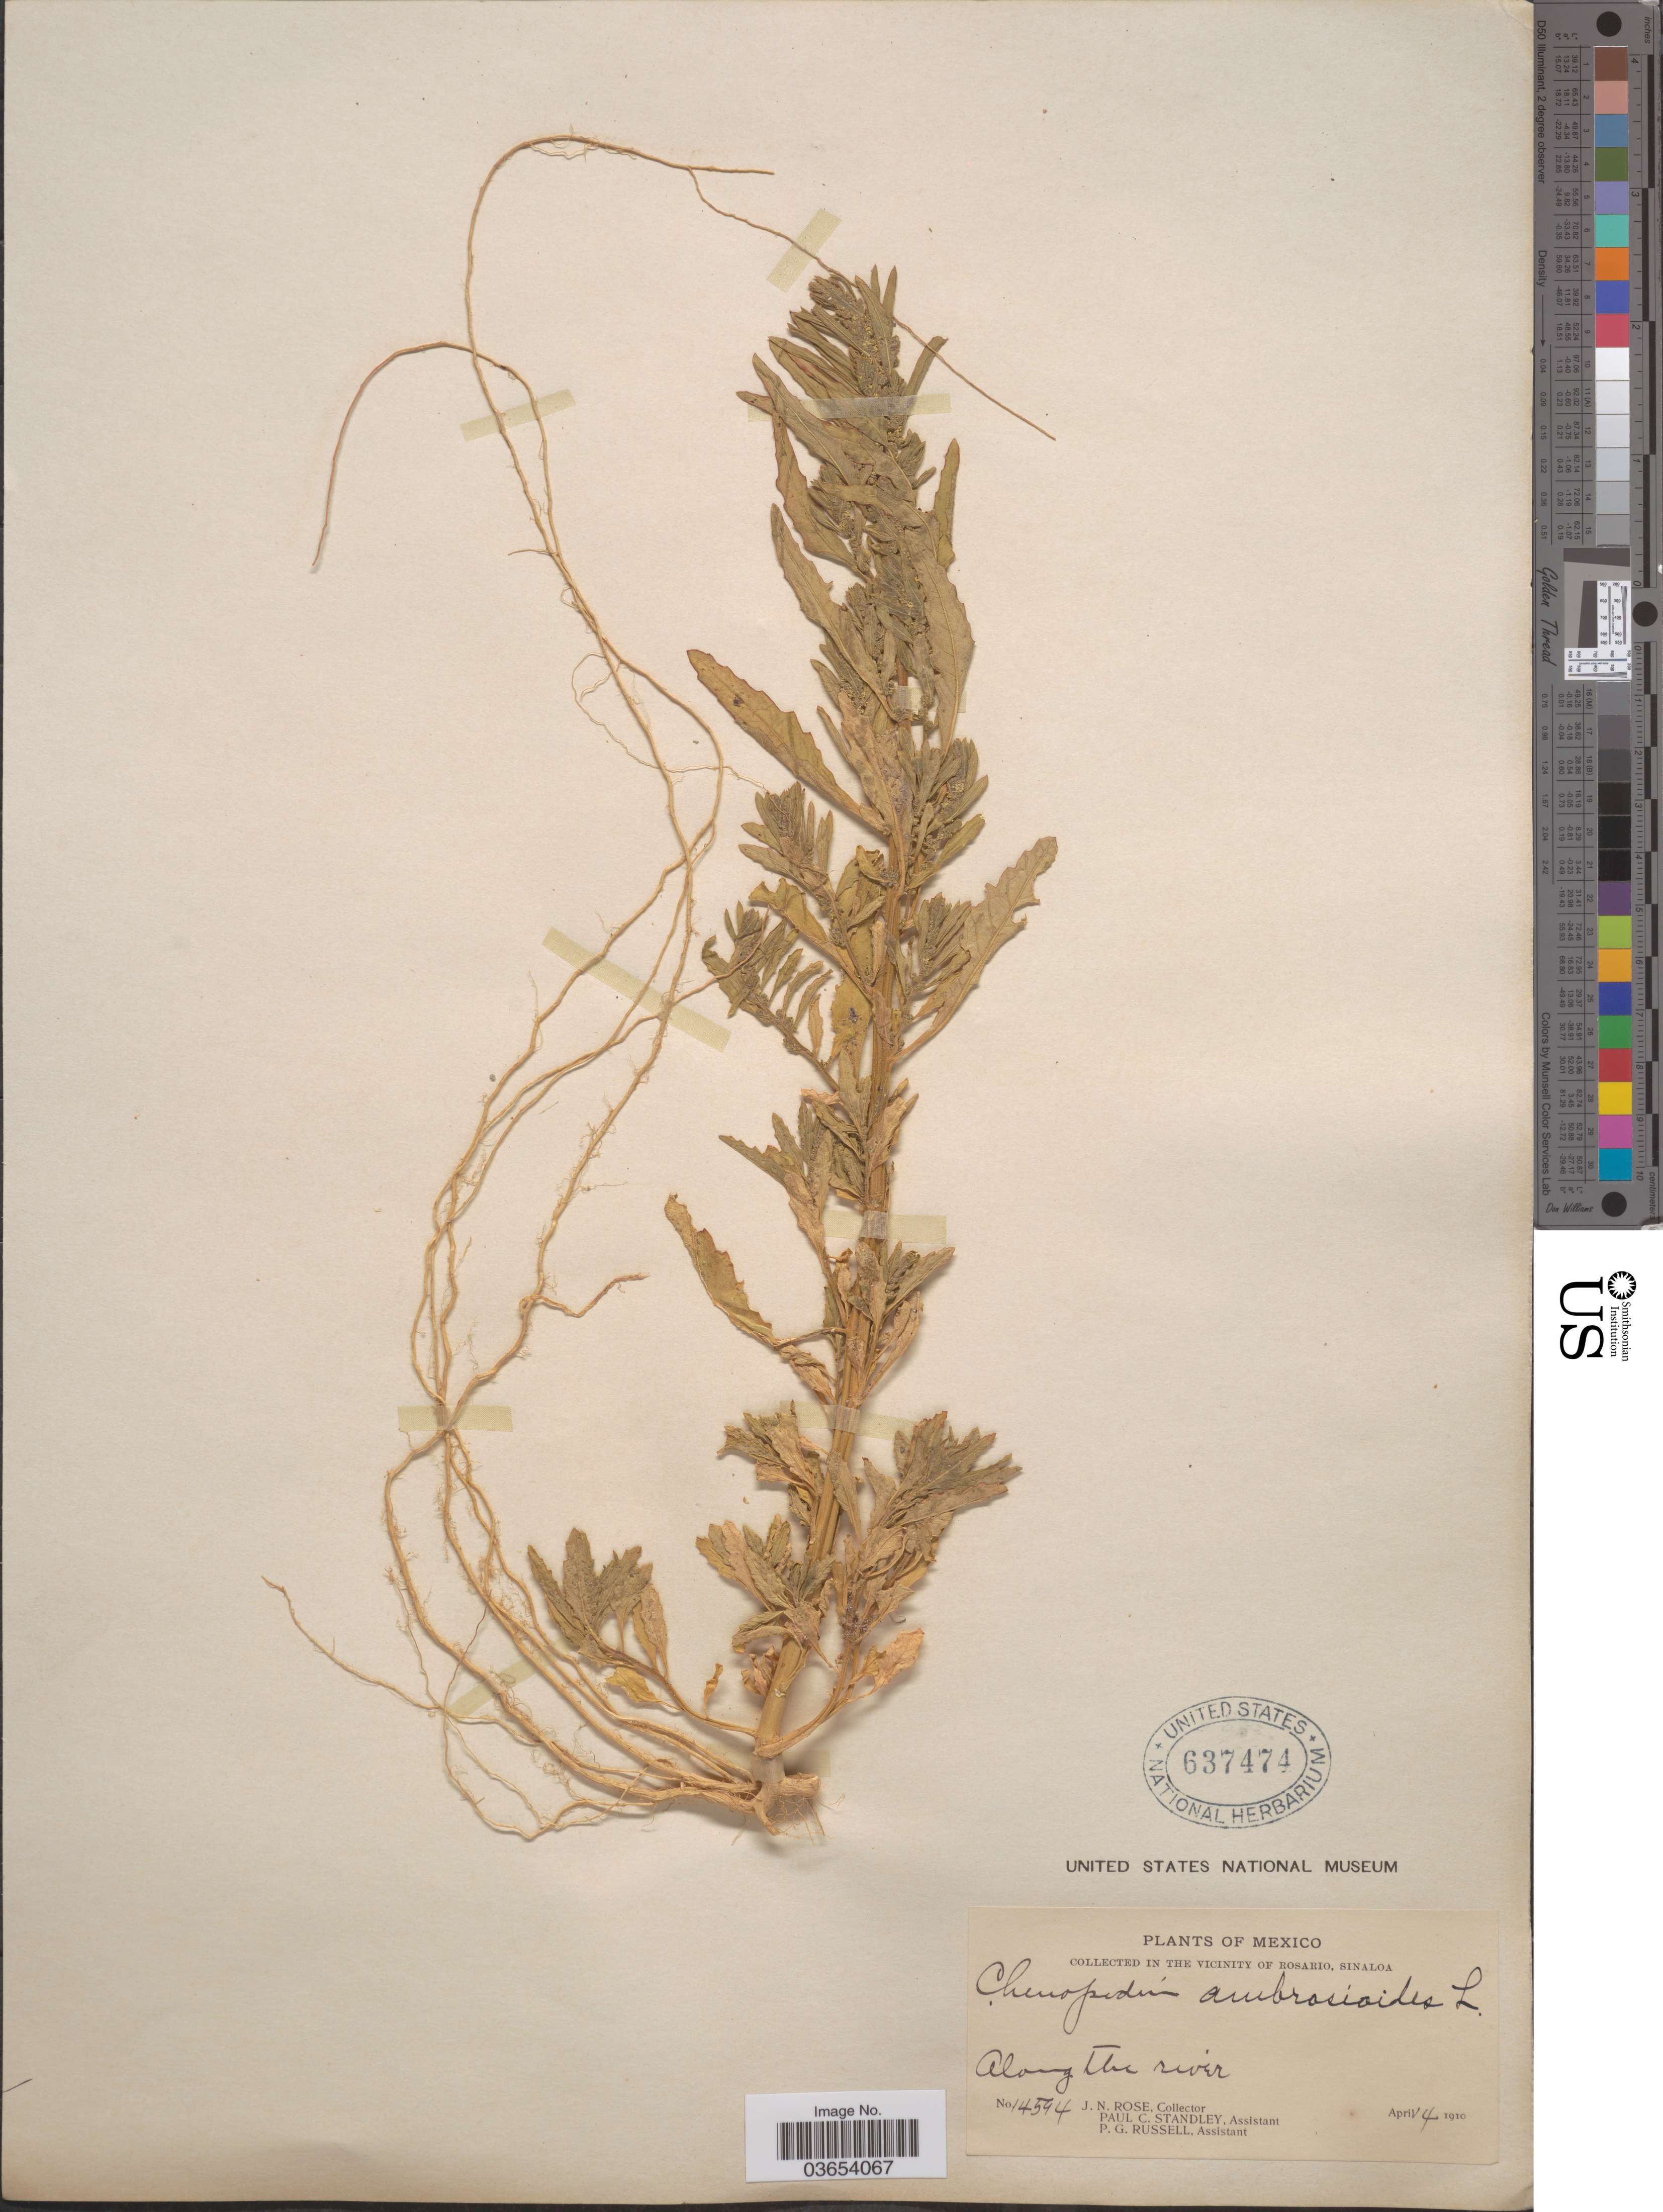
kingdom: Plantae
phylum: Tracheophyta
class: Magnoliopsida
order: Caryophyllales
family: Amaranthaceae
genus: Chenopodium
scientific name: Chenopodium ambrosioides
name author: L.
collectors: J. N. Rose, P. C. Standley & P. G. Russell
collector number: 14594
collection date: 1910-04-14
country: Mexico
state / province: Sinaloa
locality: In the Vicinity of Rosario. Along the river.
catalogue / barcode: US 637474